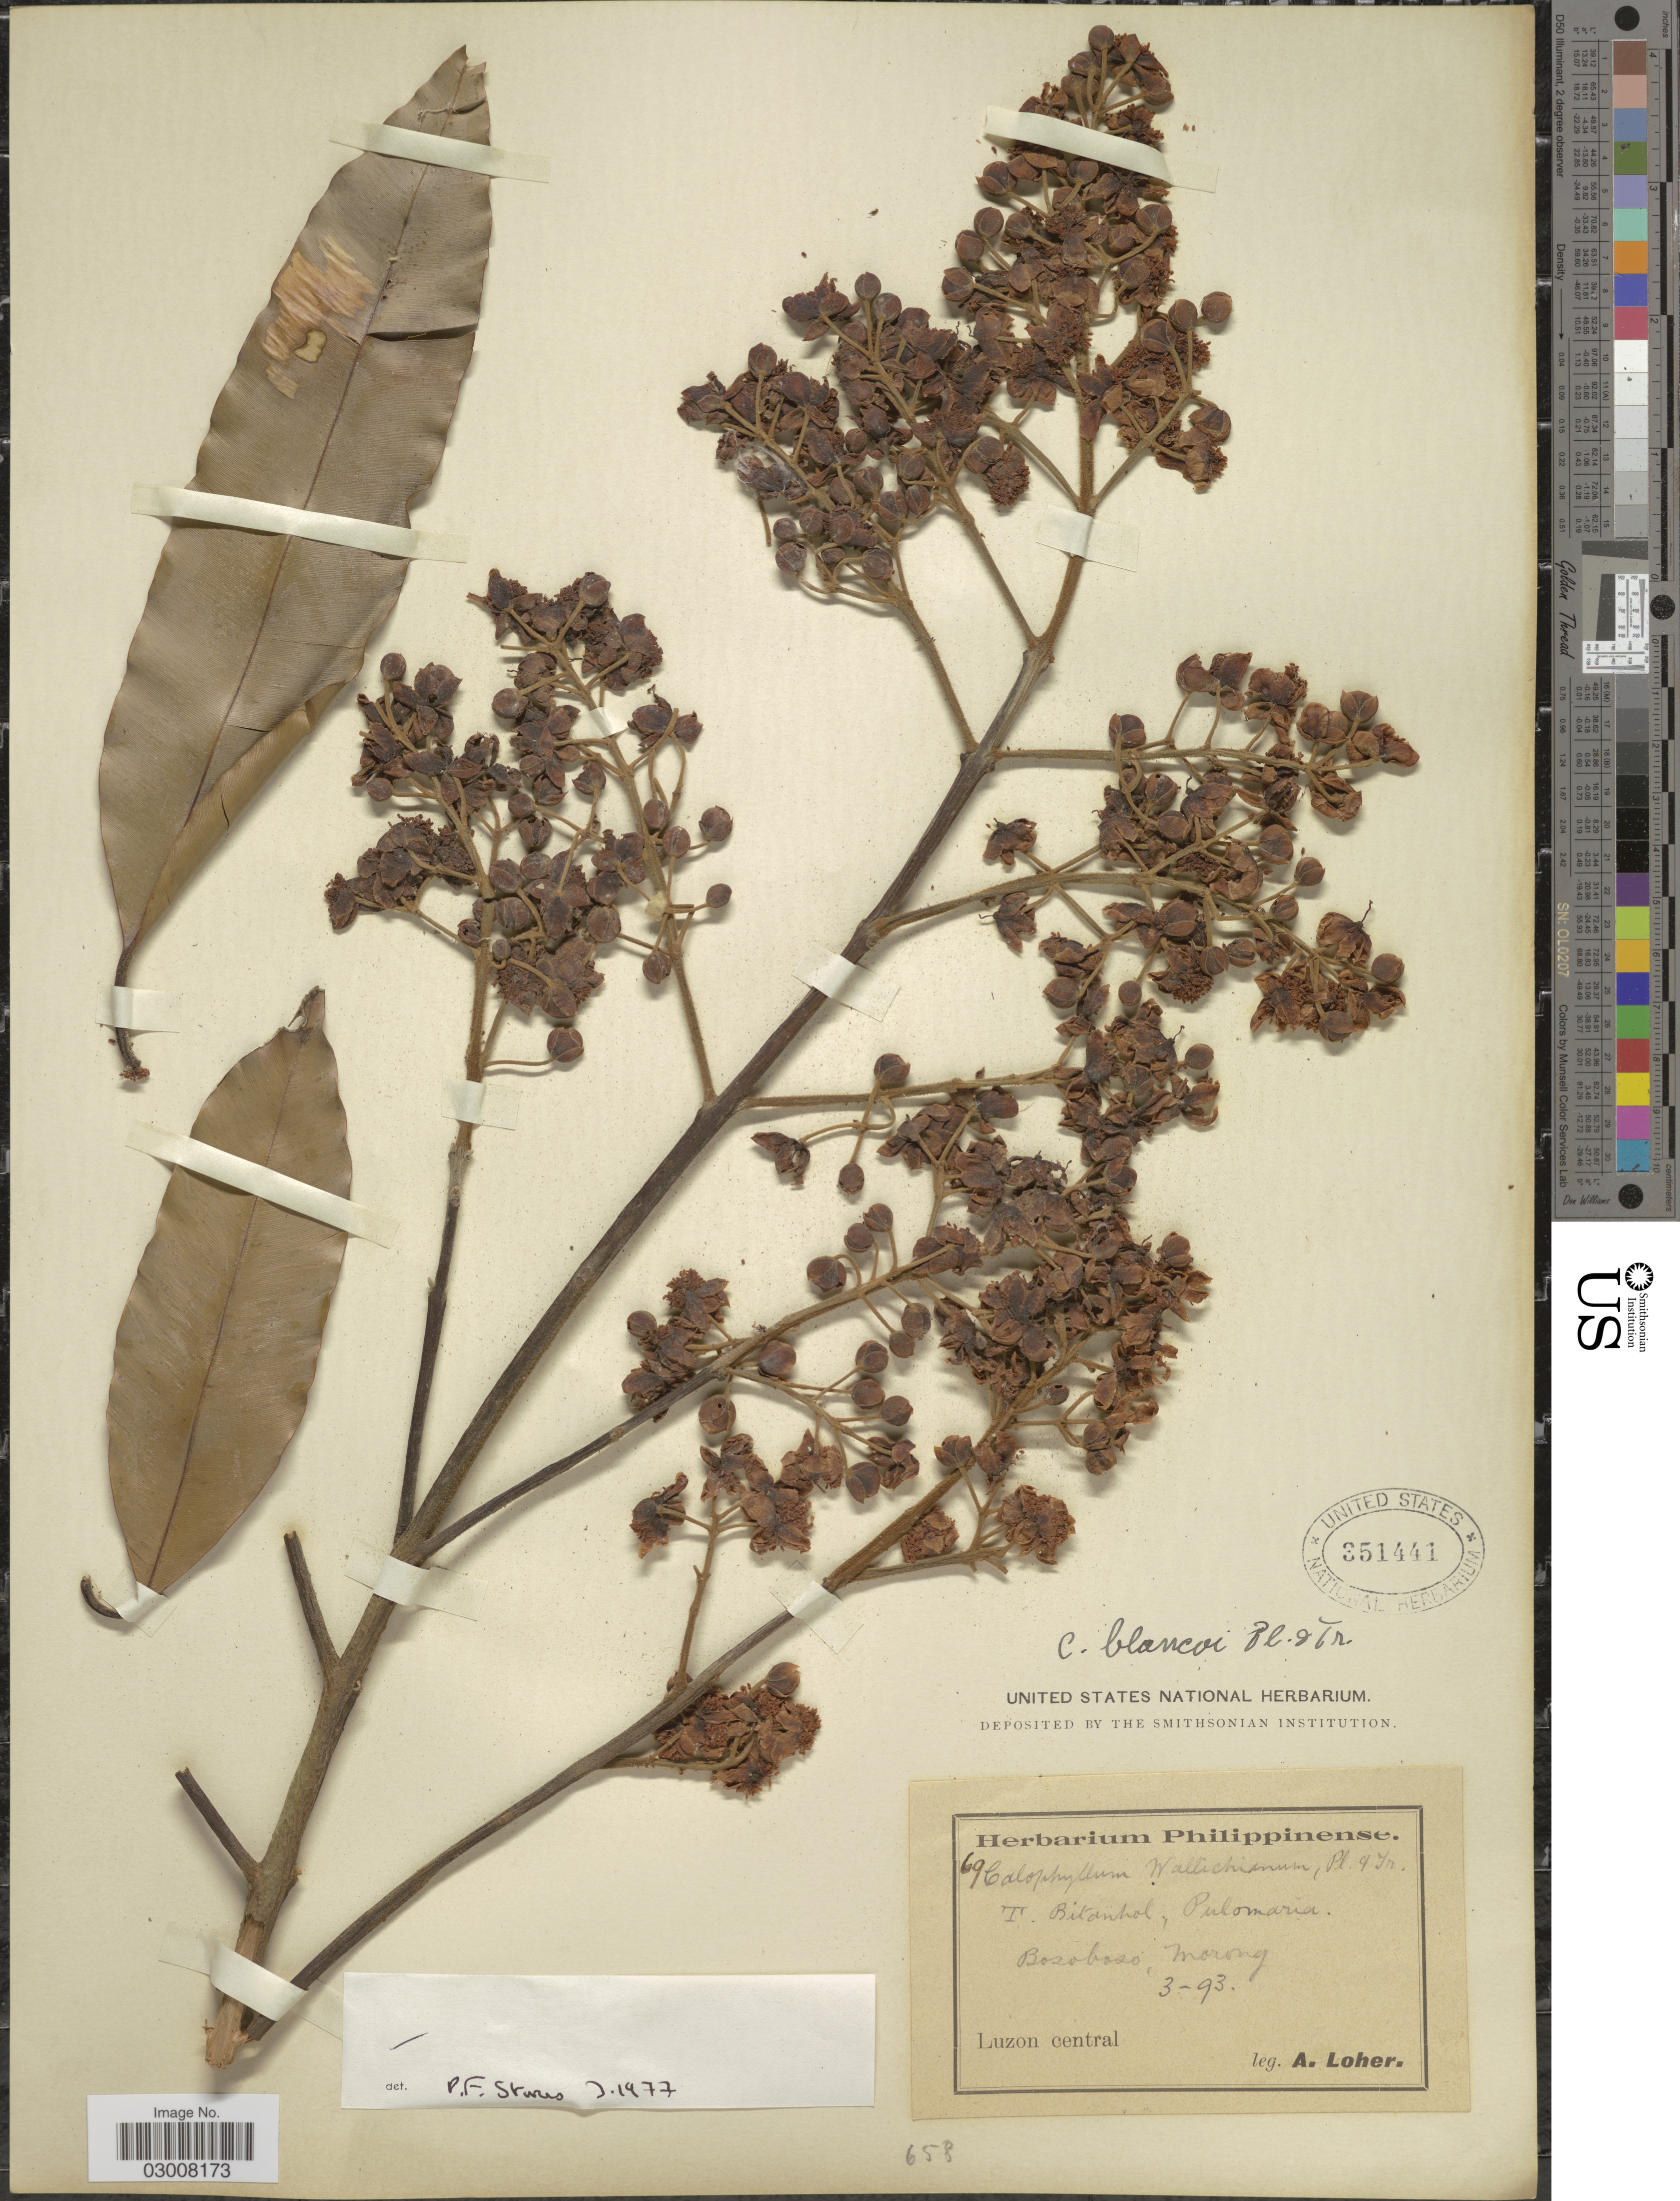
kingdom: Plantae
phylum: Tracheophyta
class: Magnoliopsida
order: Malpighiales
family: Calophyllaceae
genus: Calophyllum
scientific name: Calophyllum blancoi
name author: Planch. & Triana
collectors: A. Loher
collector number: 69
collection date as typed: Transcribed d/m/y: /3/93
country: Philippines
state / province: Central Luzon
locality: Bosoboso, Morong.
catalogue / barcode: US 351441